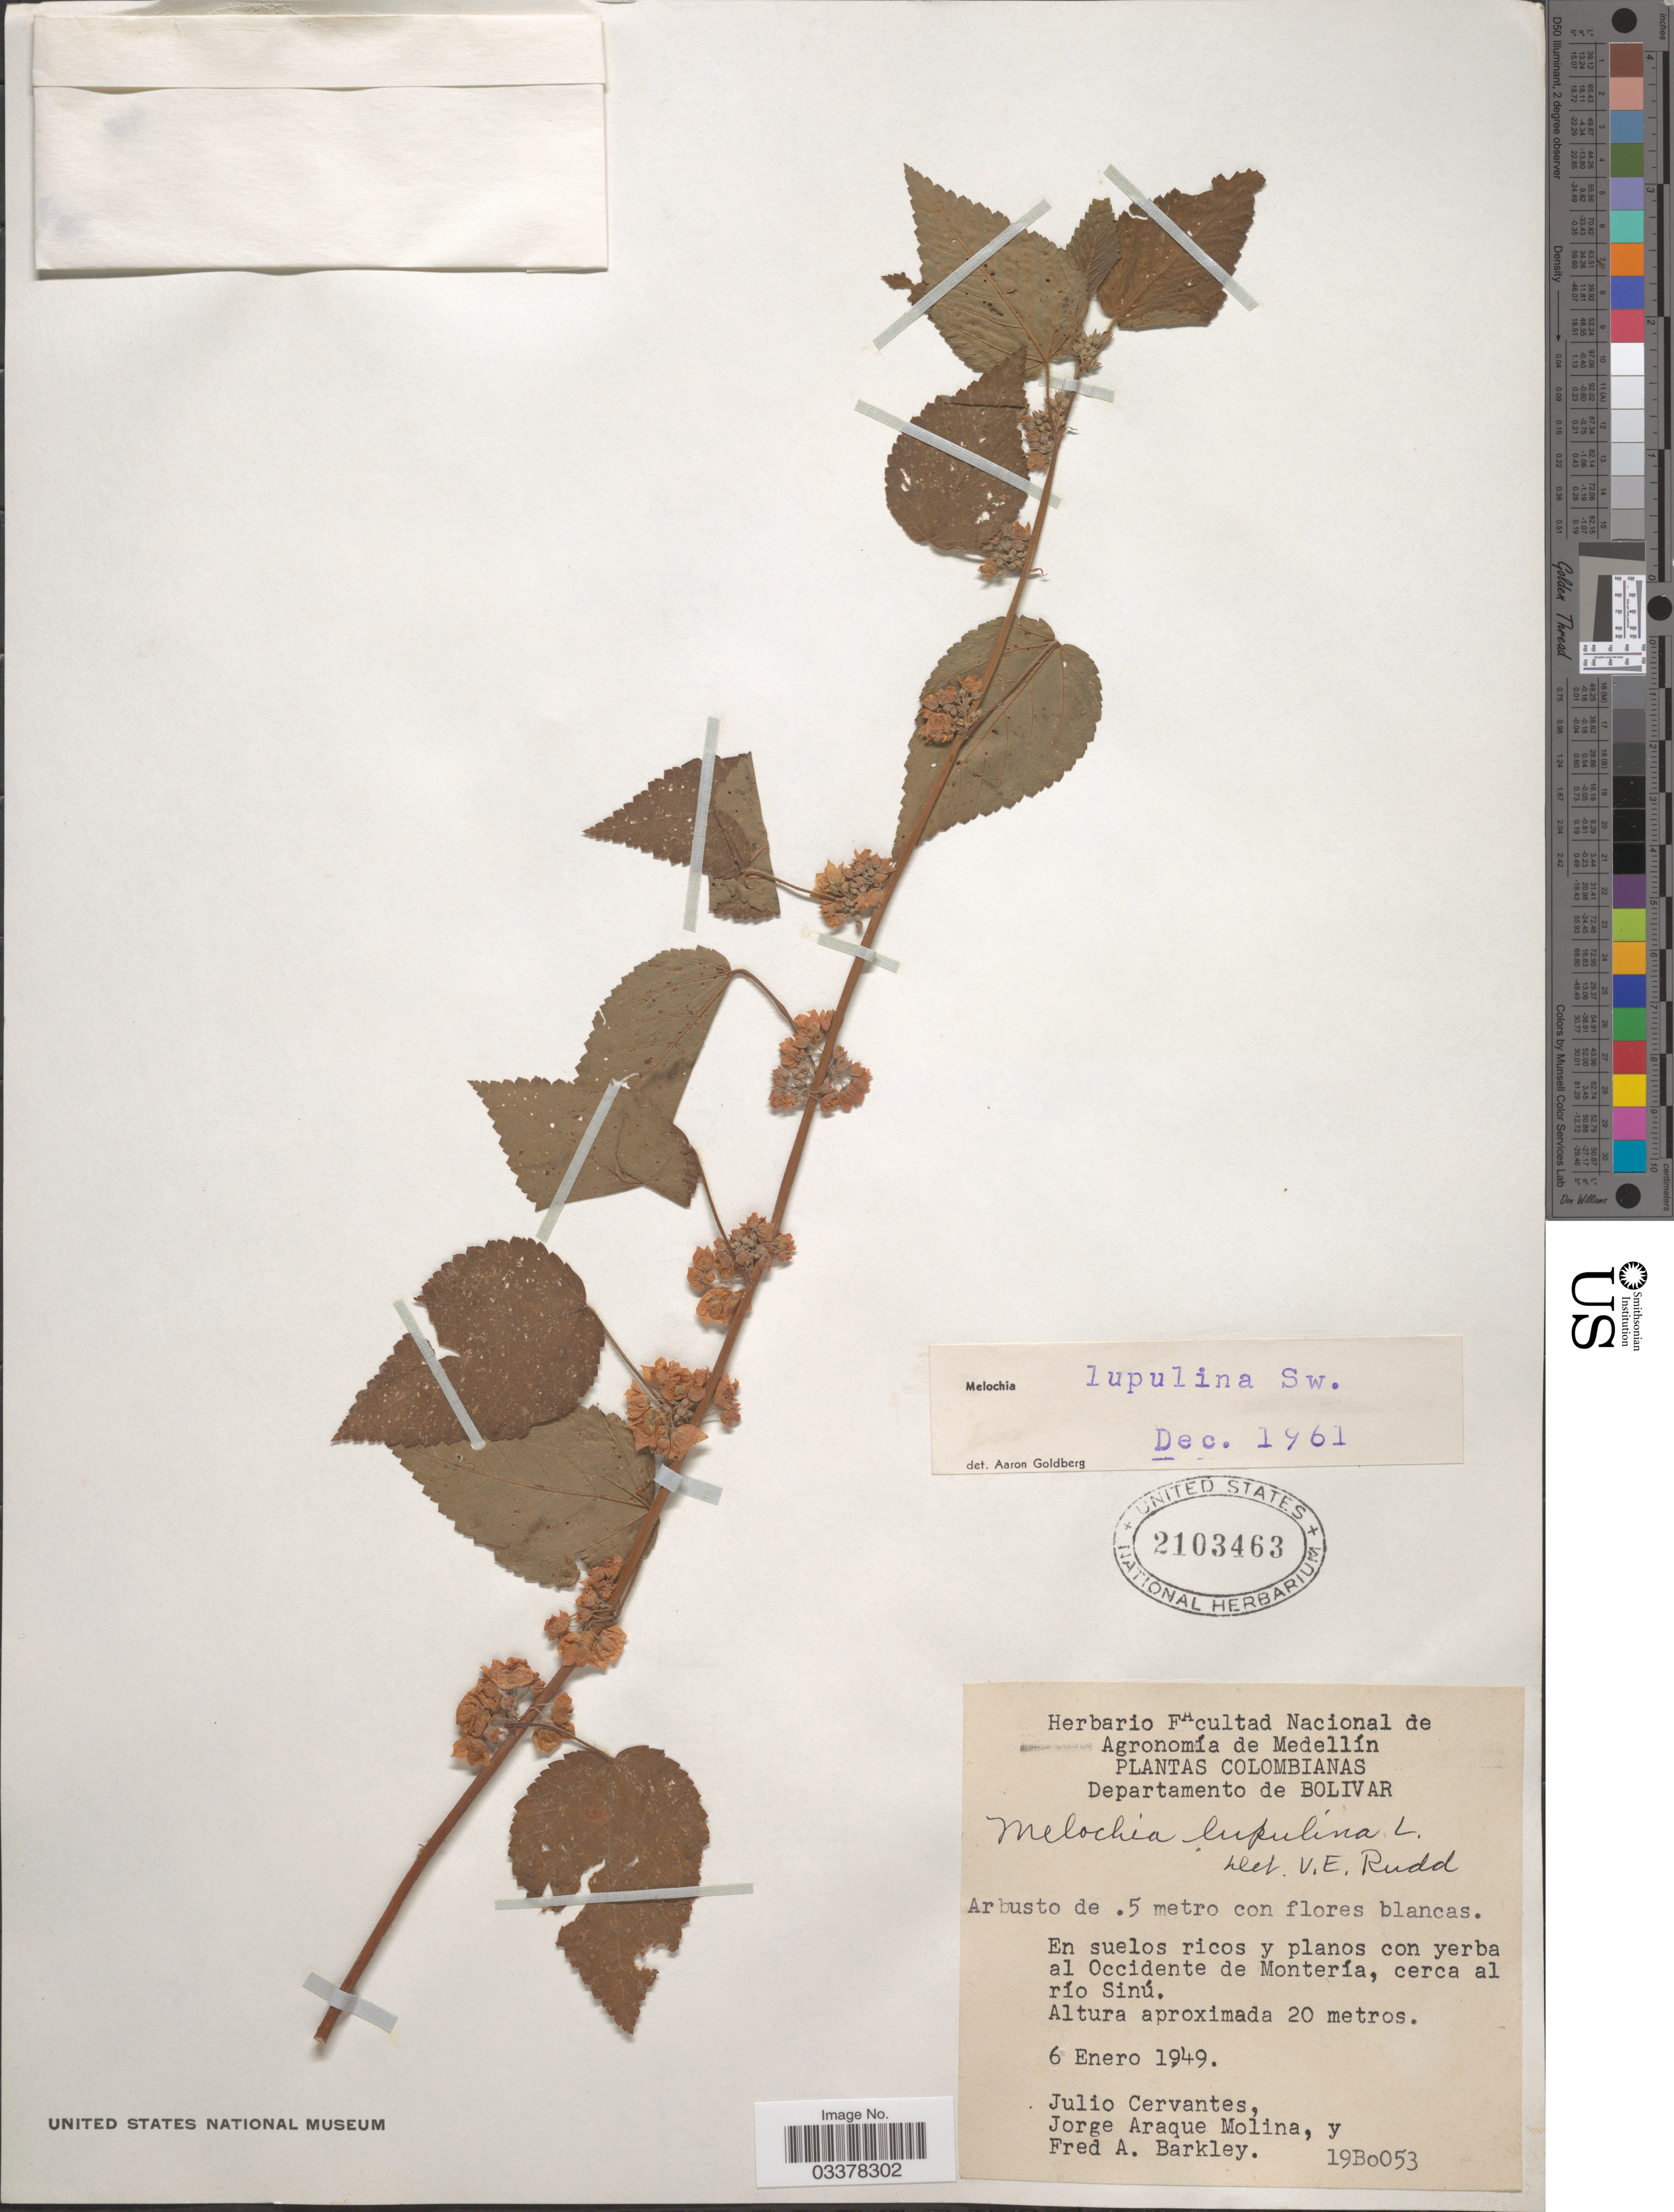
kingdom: Plantae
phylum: Tracheophyta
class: Magnoliopsida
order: Malvales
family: Malvaceae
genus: Melochia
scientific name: Melochia lupulina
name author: Sw.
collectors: J. Cervantes, J. A. Molina & F. A. Barkley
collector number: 19Bo053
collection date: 1949-01-06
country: Colombia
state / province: Bolívar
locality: Departamento de Bolivar. En suelos ricos y planos con yerba al Occidente de Montería, cerca al río Sinú.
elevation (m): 20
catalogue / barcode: US 2103463